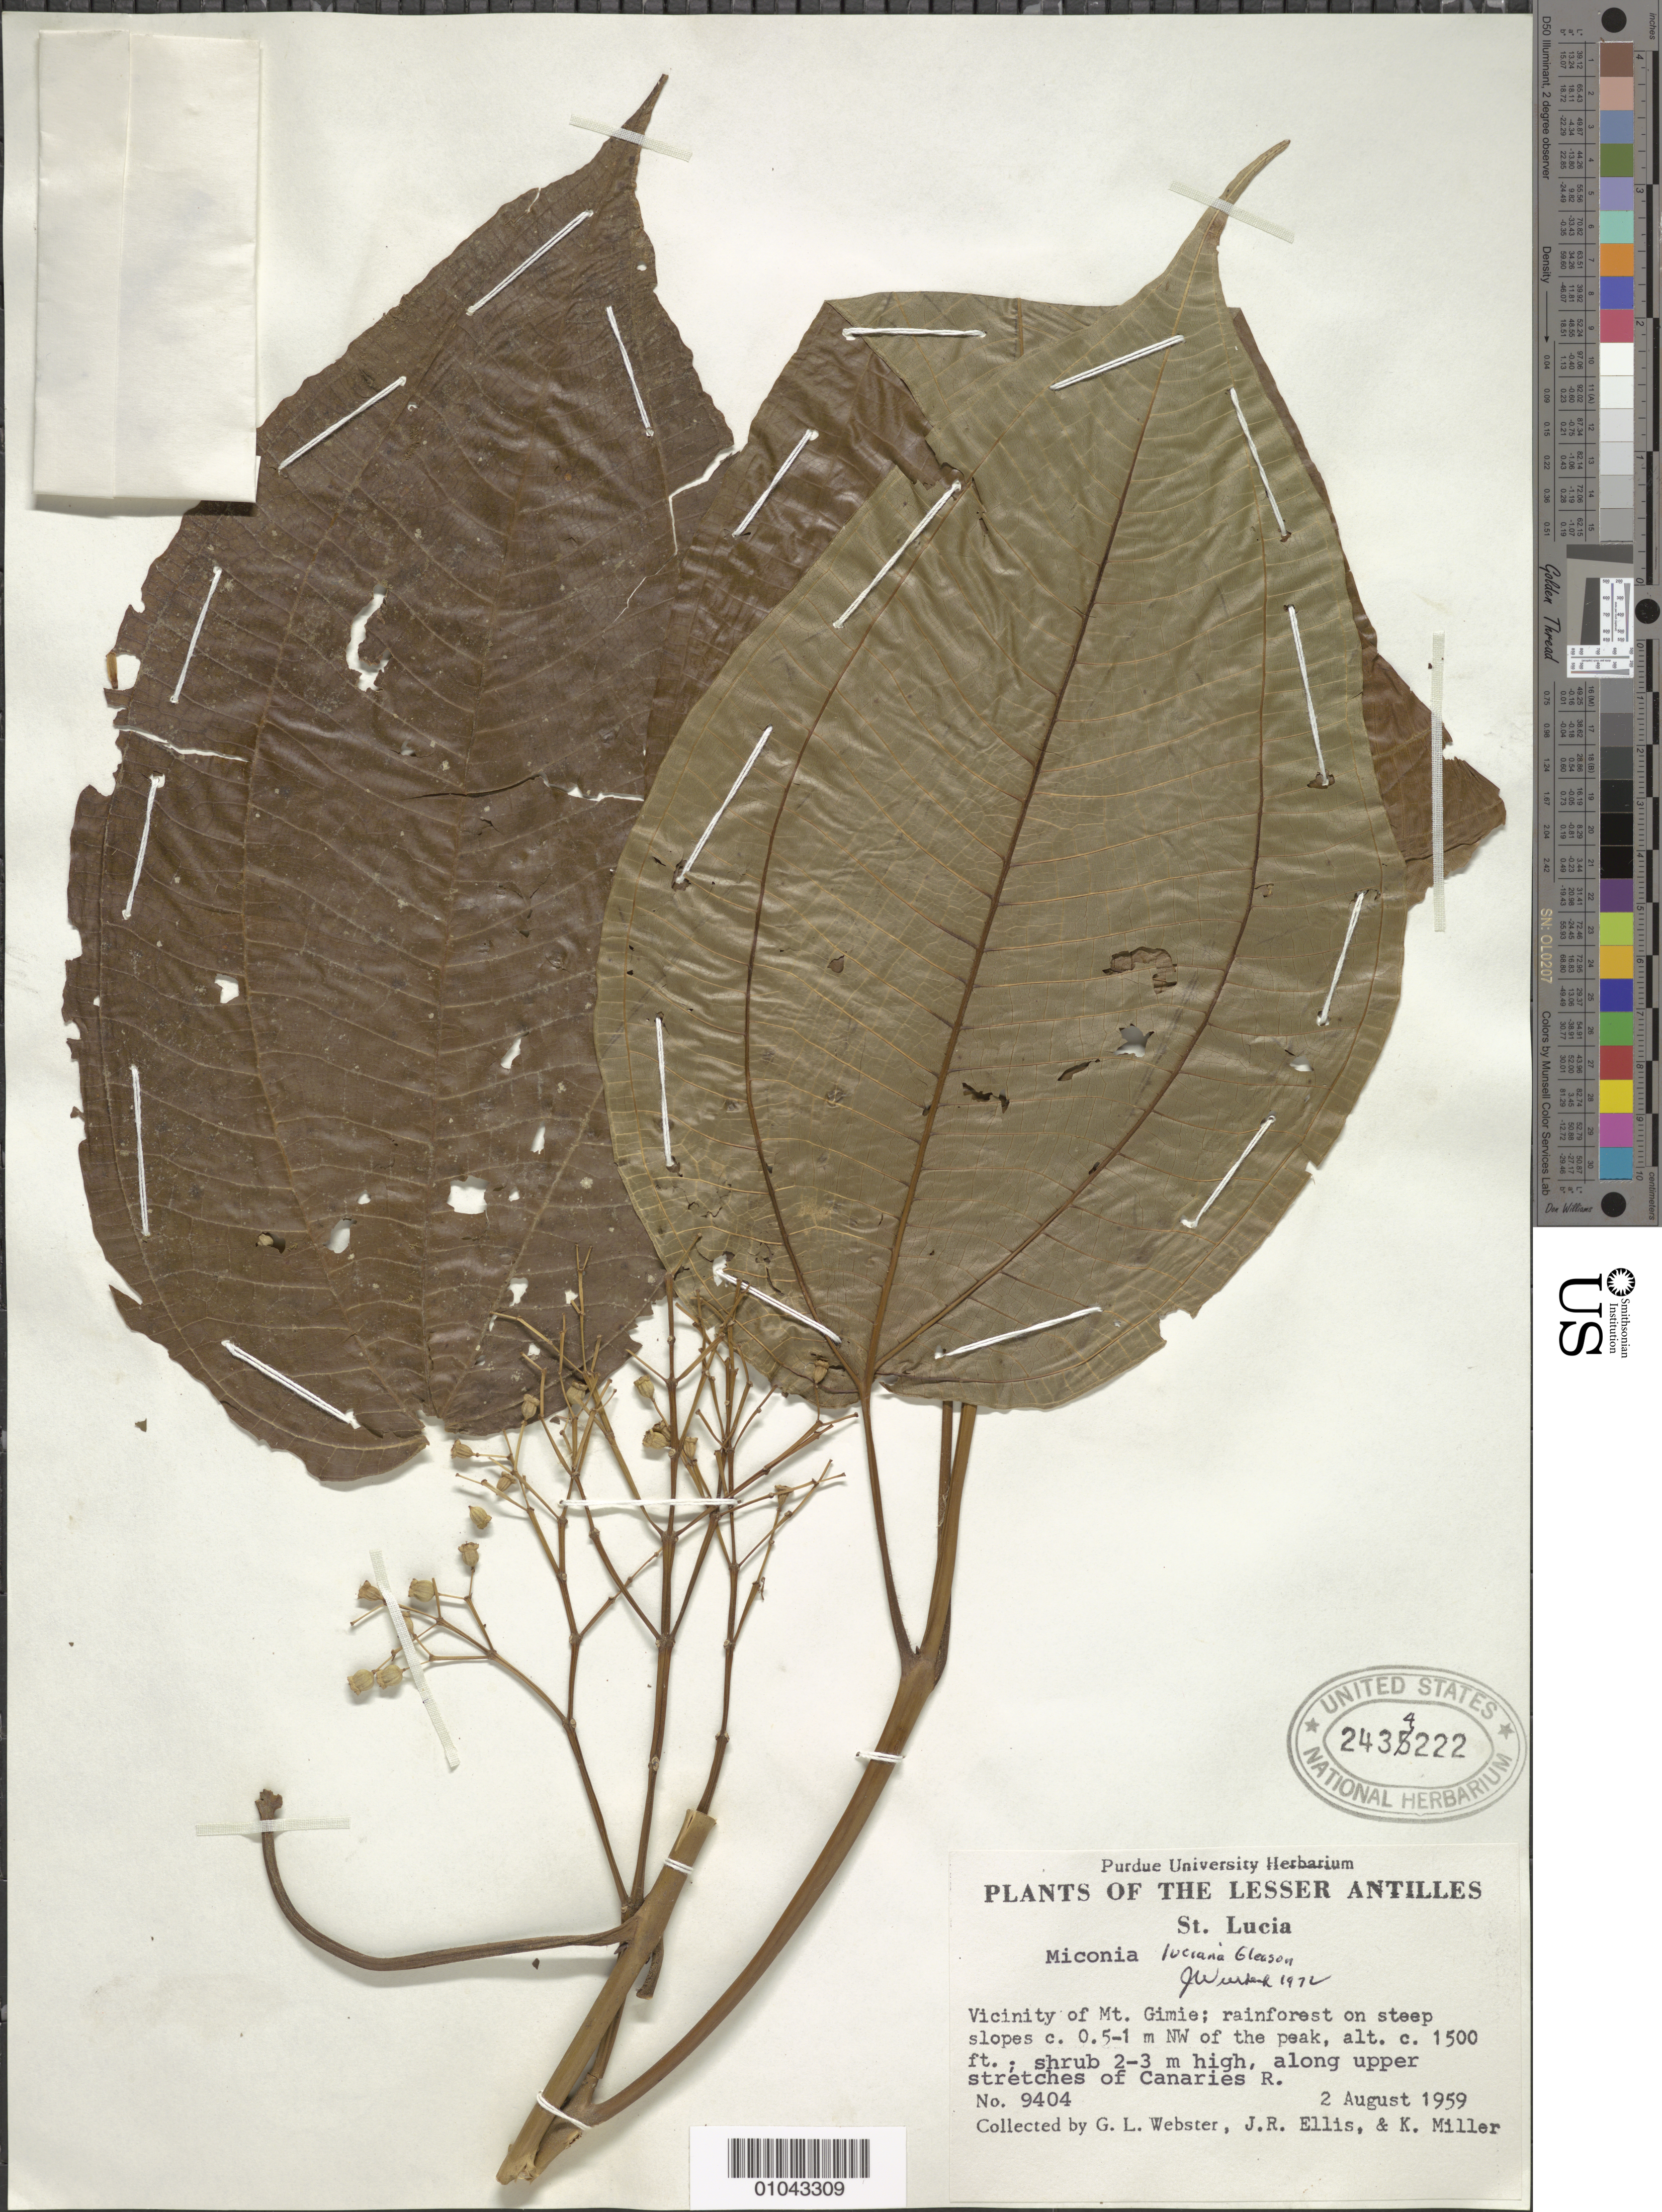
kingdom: Plantae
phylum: Tracheophyta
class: Magnoliopsida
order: Myrtales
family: Melastomataceae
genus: Miconia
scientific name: Miconia luciana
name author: Gleason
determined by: Wurdack, John J., (US), US (UNITED STATES)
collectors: G. L. Webster, J. R. Ellis & K. Miller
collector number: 9404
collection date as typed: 02 Aug 1959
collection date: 1959-08-02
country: St. Lucia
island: St. Lucia I.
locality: Mt. Gimie vicinity, about 0.5-1 m NW of peak; along upper stretches of Canaries R.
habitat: Rainforest on steep slopes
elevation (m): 457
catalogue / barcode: US 2434222